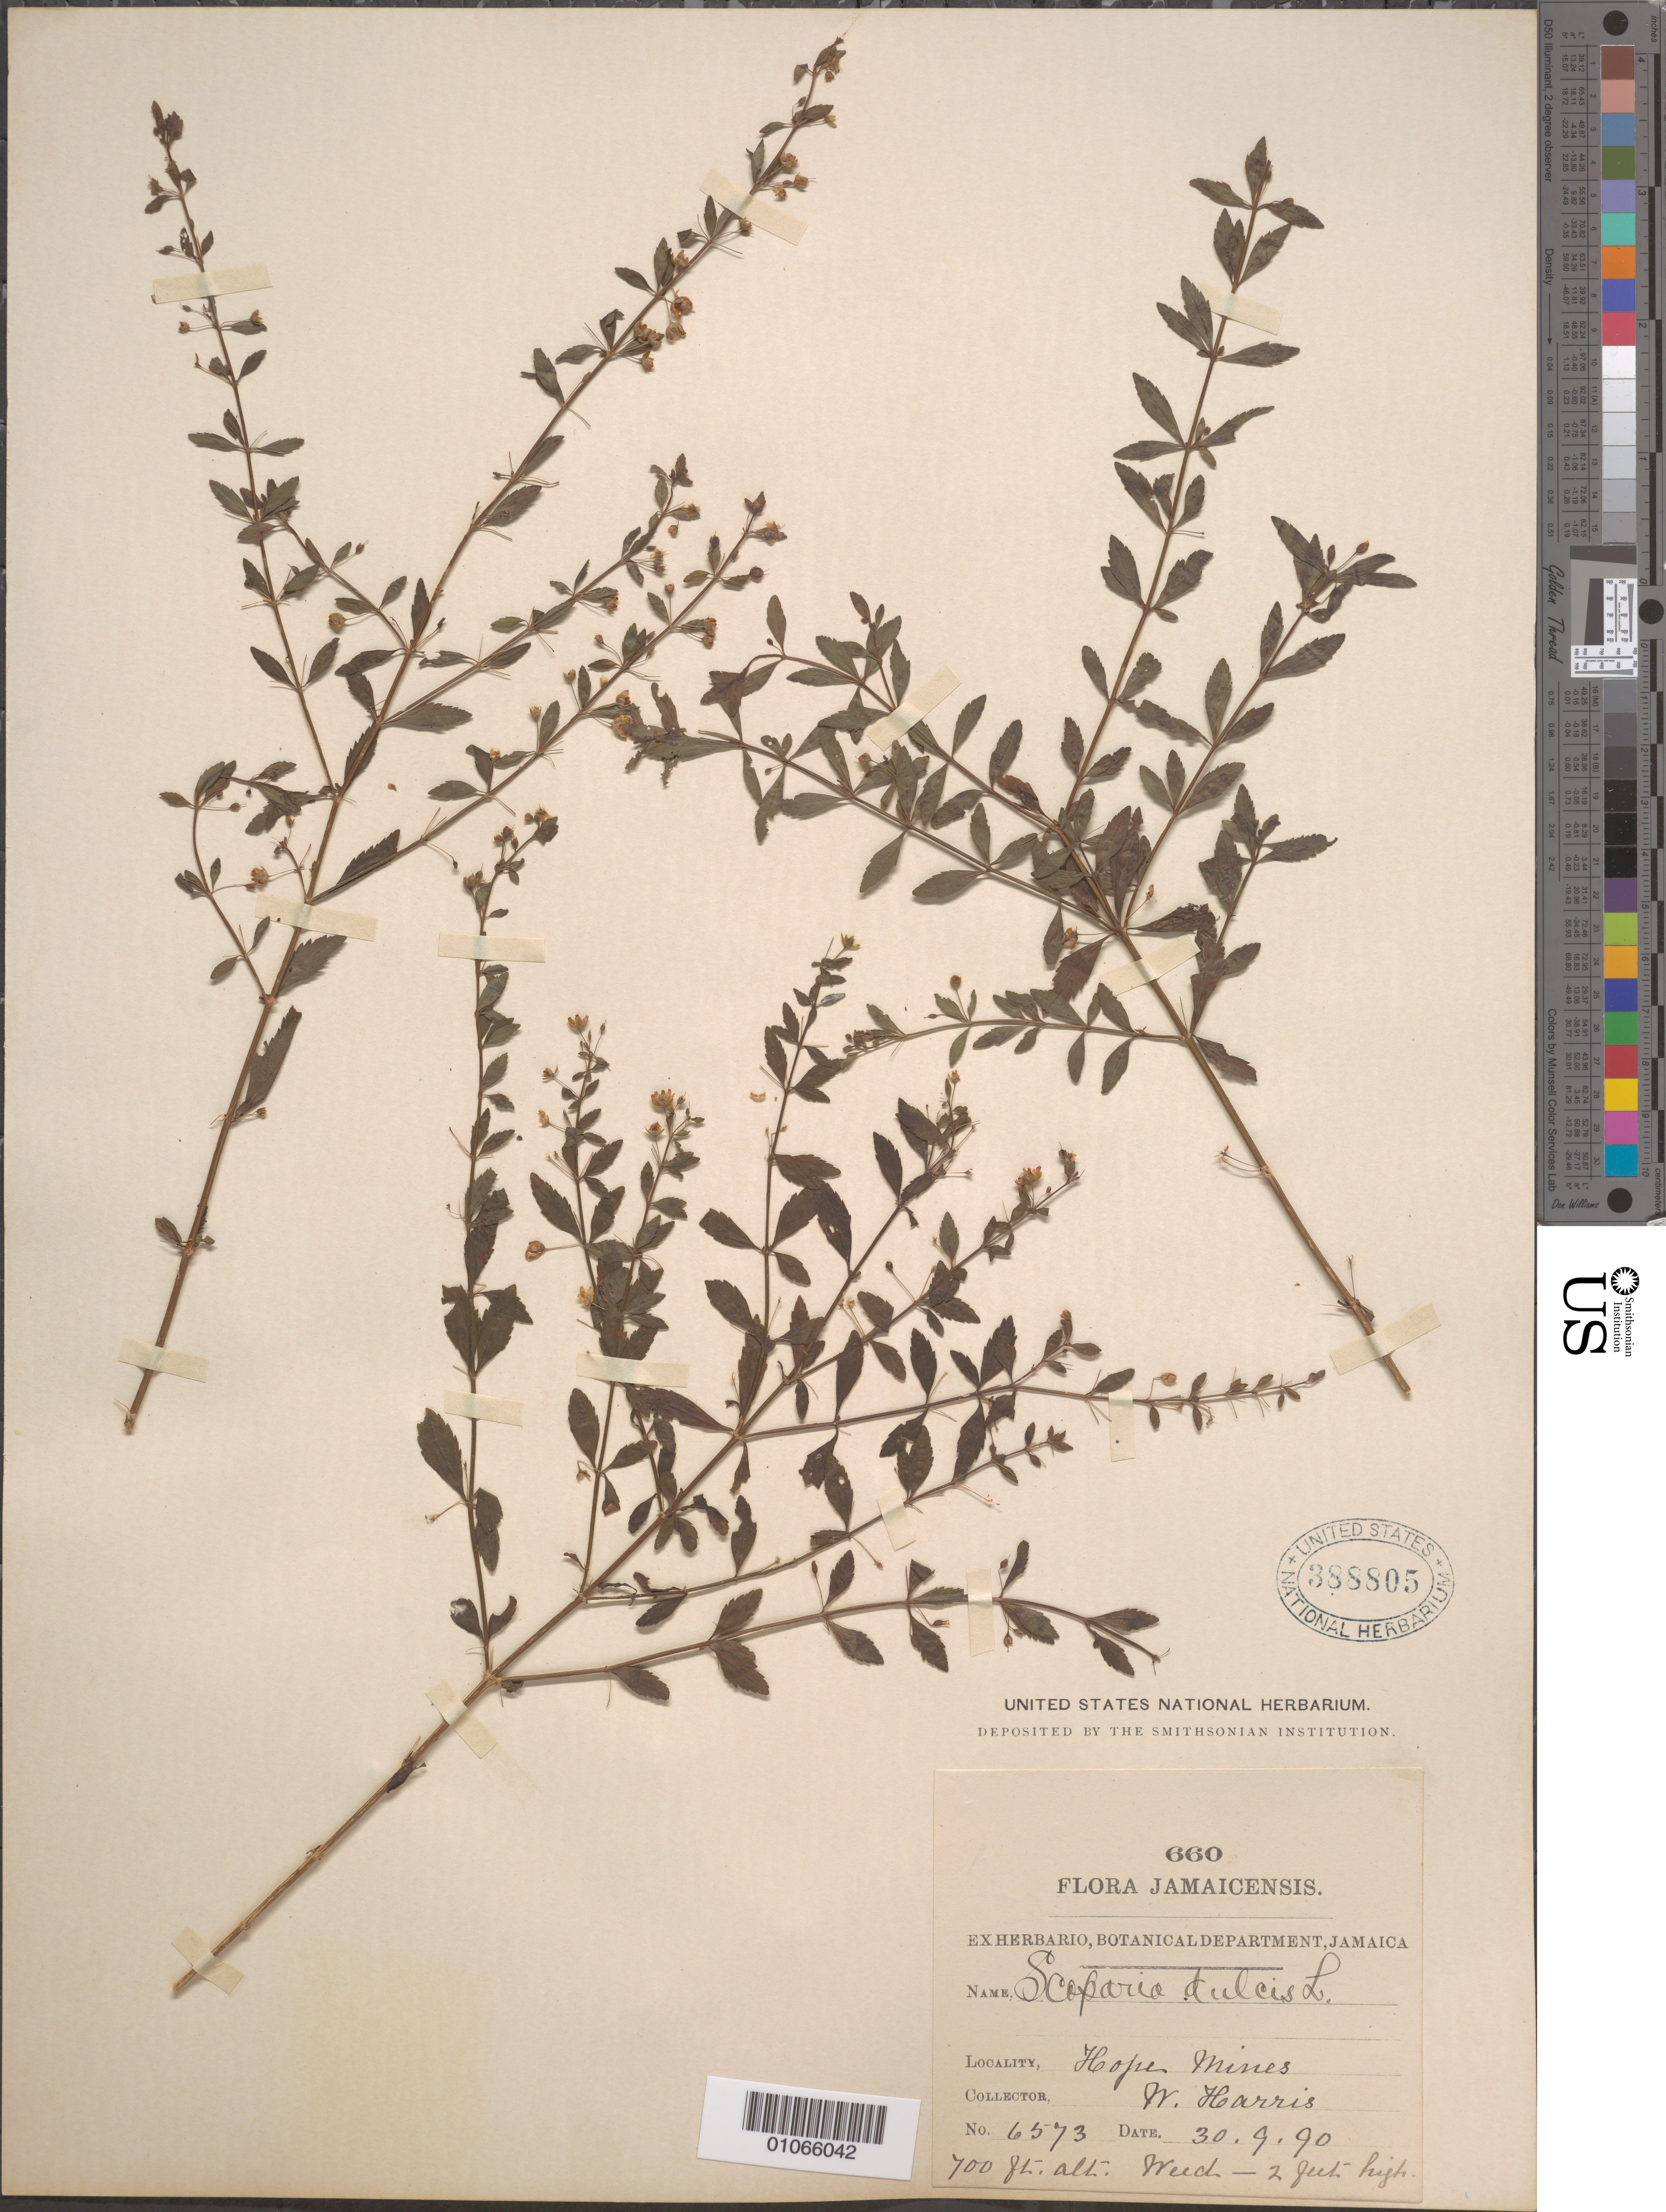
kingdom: Plantae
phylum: Tracheophyta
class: Magnoliopsida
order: Lamiales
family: Plantaginaceae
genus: Scoparia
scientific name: Scoparia dulcis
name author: L.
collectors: W. Harris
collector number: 6573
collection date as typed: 30 Sep 1890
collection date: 1890-09-30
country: Jamaica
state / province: Kingston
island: Jamaica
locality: Hope mines.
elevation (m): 213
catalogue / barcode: US 388805